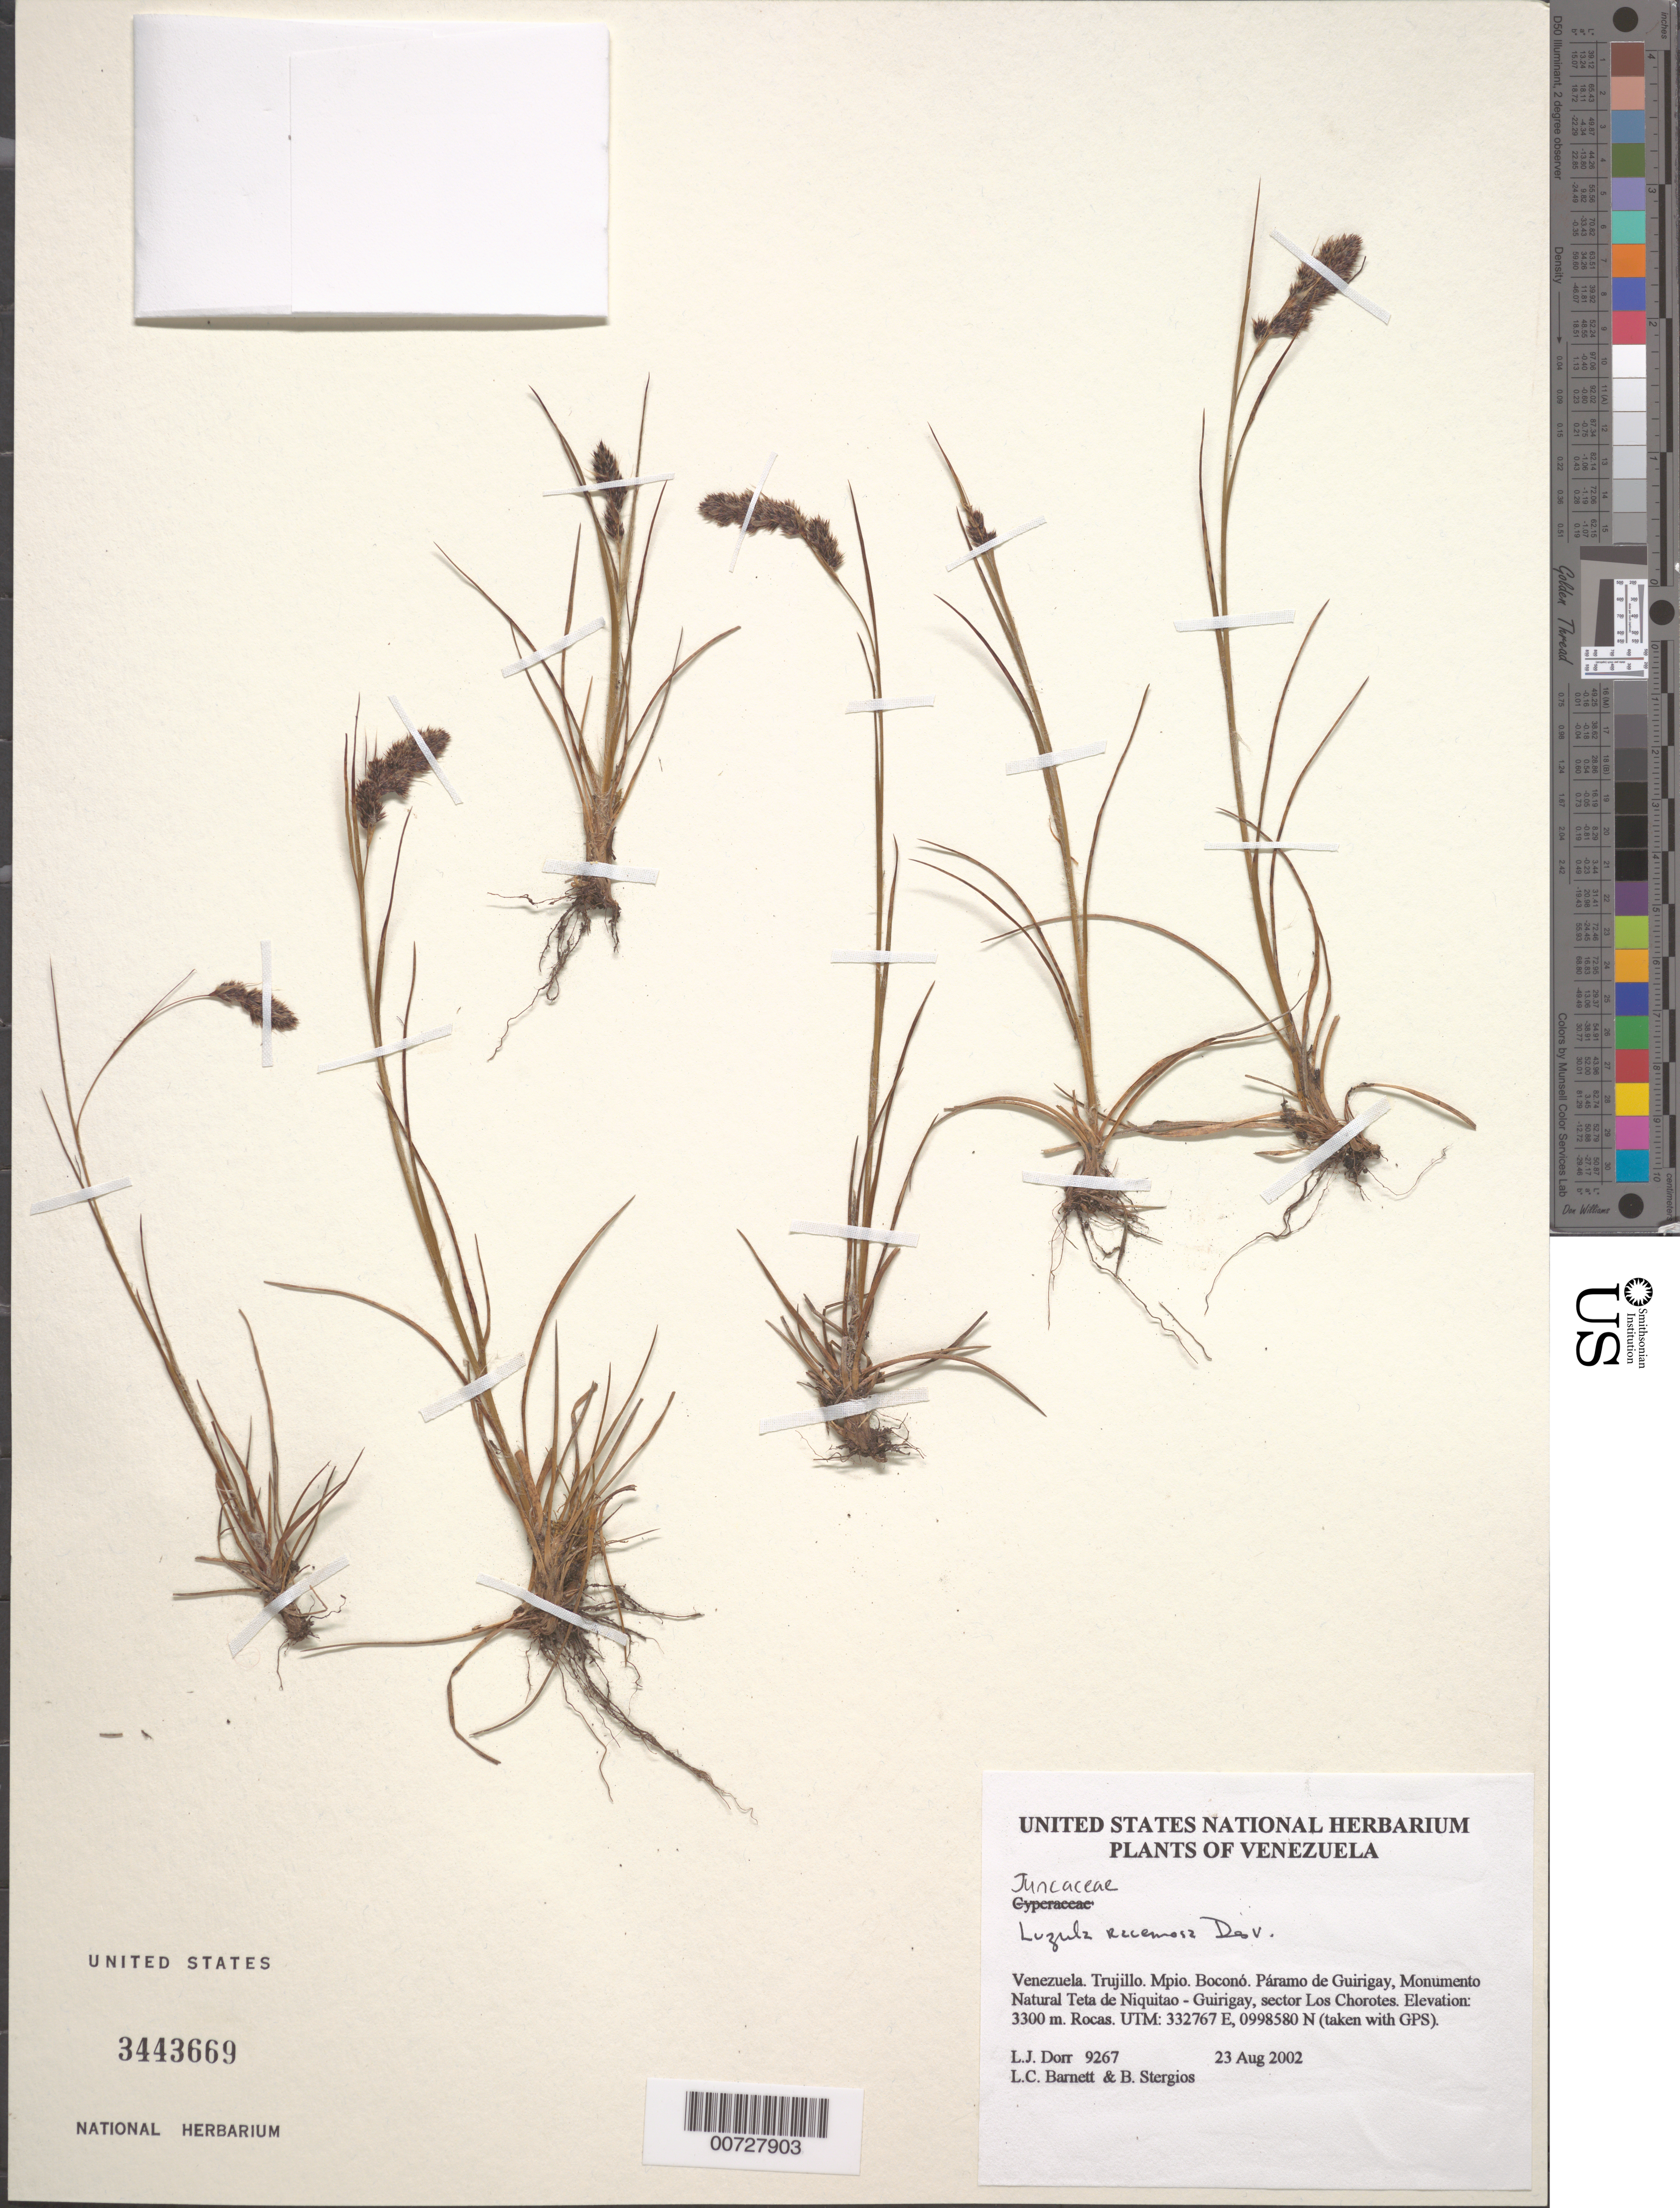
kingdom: Plantae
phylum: Tracheophyta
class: Liliopsida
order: Poales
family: Juncaceae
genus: Luzula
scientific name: Luzula racemosa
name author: Desv.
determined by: Dorr, L. J., (BOT), Smithsonian Institution - National Museum of Natural History (UNITED STATES)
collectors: L. J. Dorr, L. C. Barnett & B. G. Stergios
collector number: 9267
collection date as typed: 23 Aug 2002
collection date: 2002-08-23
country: Venezuela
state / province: Trujillo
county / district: Boconó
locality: Páramo de Guirigay, Monumento Natural Teta de Niquitao - Guirigay, sector Los Chorotes.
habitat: Rocas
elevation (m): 3300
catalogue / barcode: US 3443669